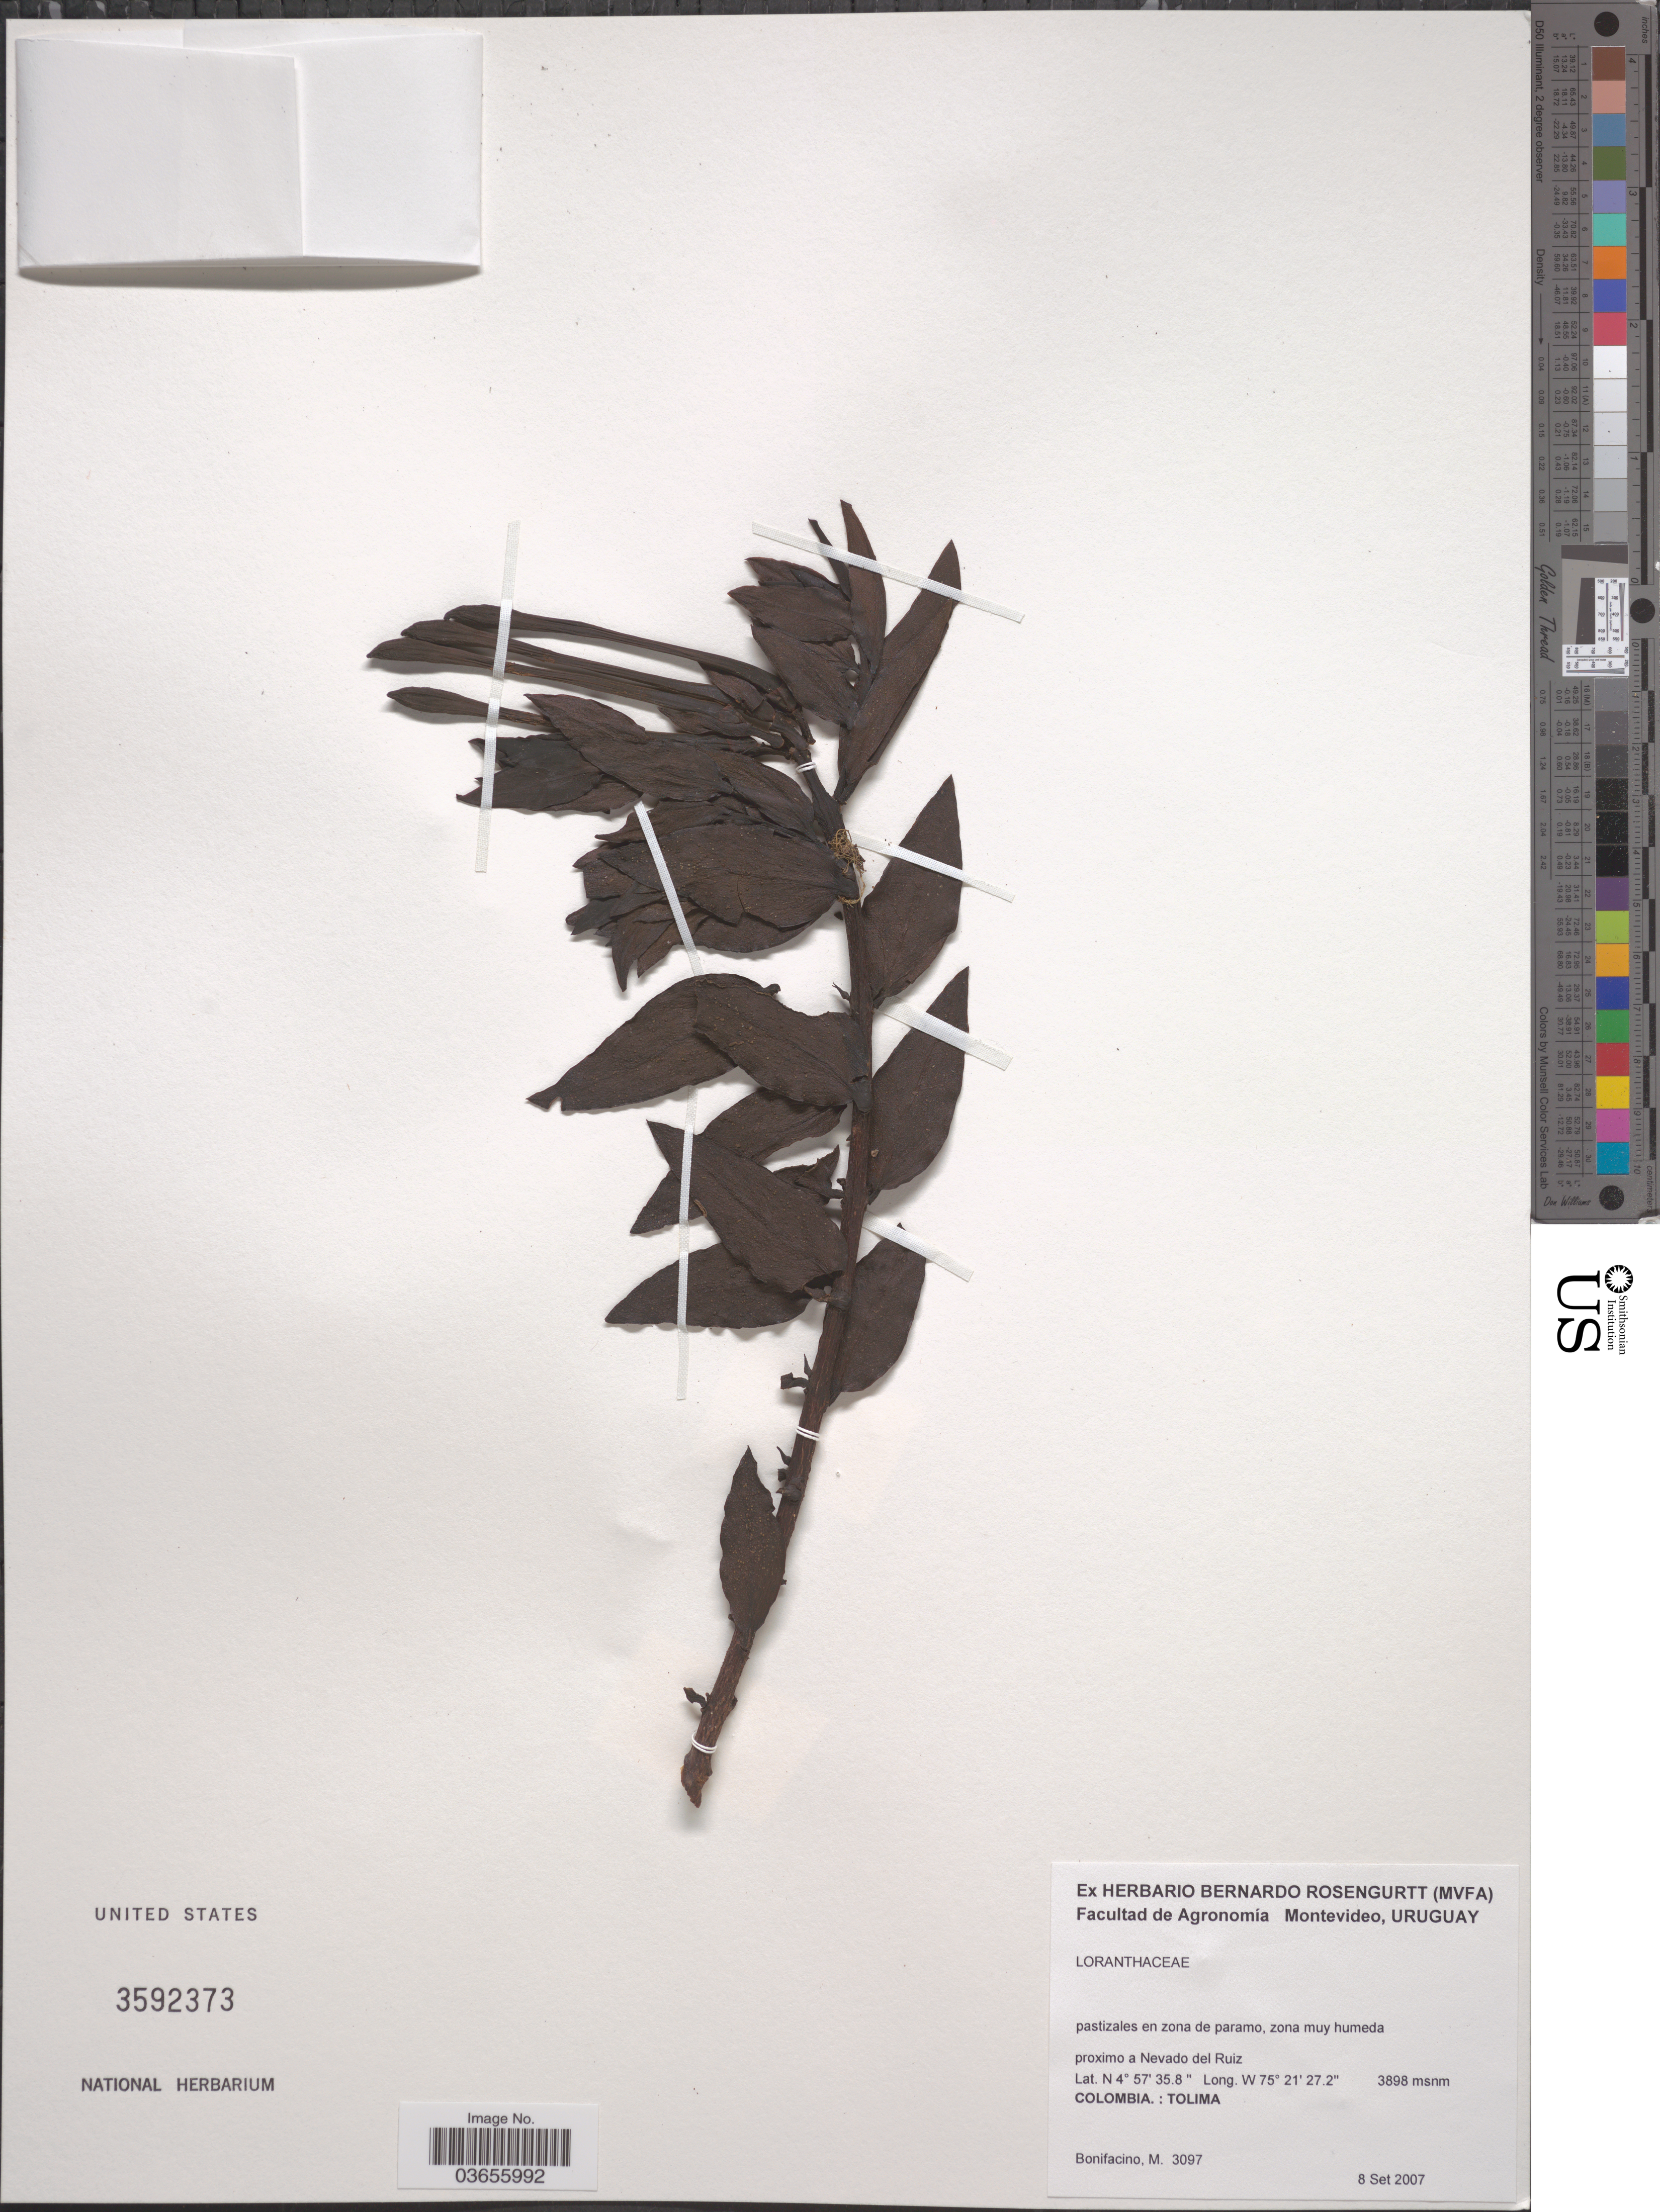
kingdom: Plantae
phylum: Tracheophyta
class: Magnoliopsida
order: Santalales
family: Loranthaceae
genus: Psittacanthus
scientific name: Psittacanthus sp.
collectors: M. Bonifacino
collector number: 3097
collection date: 2007-09-08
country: Colombia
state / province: Tolima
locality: Proximo a Nevado del Ruiz.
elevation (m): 3898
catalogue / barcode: US 3592373